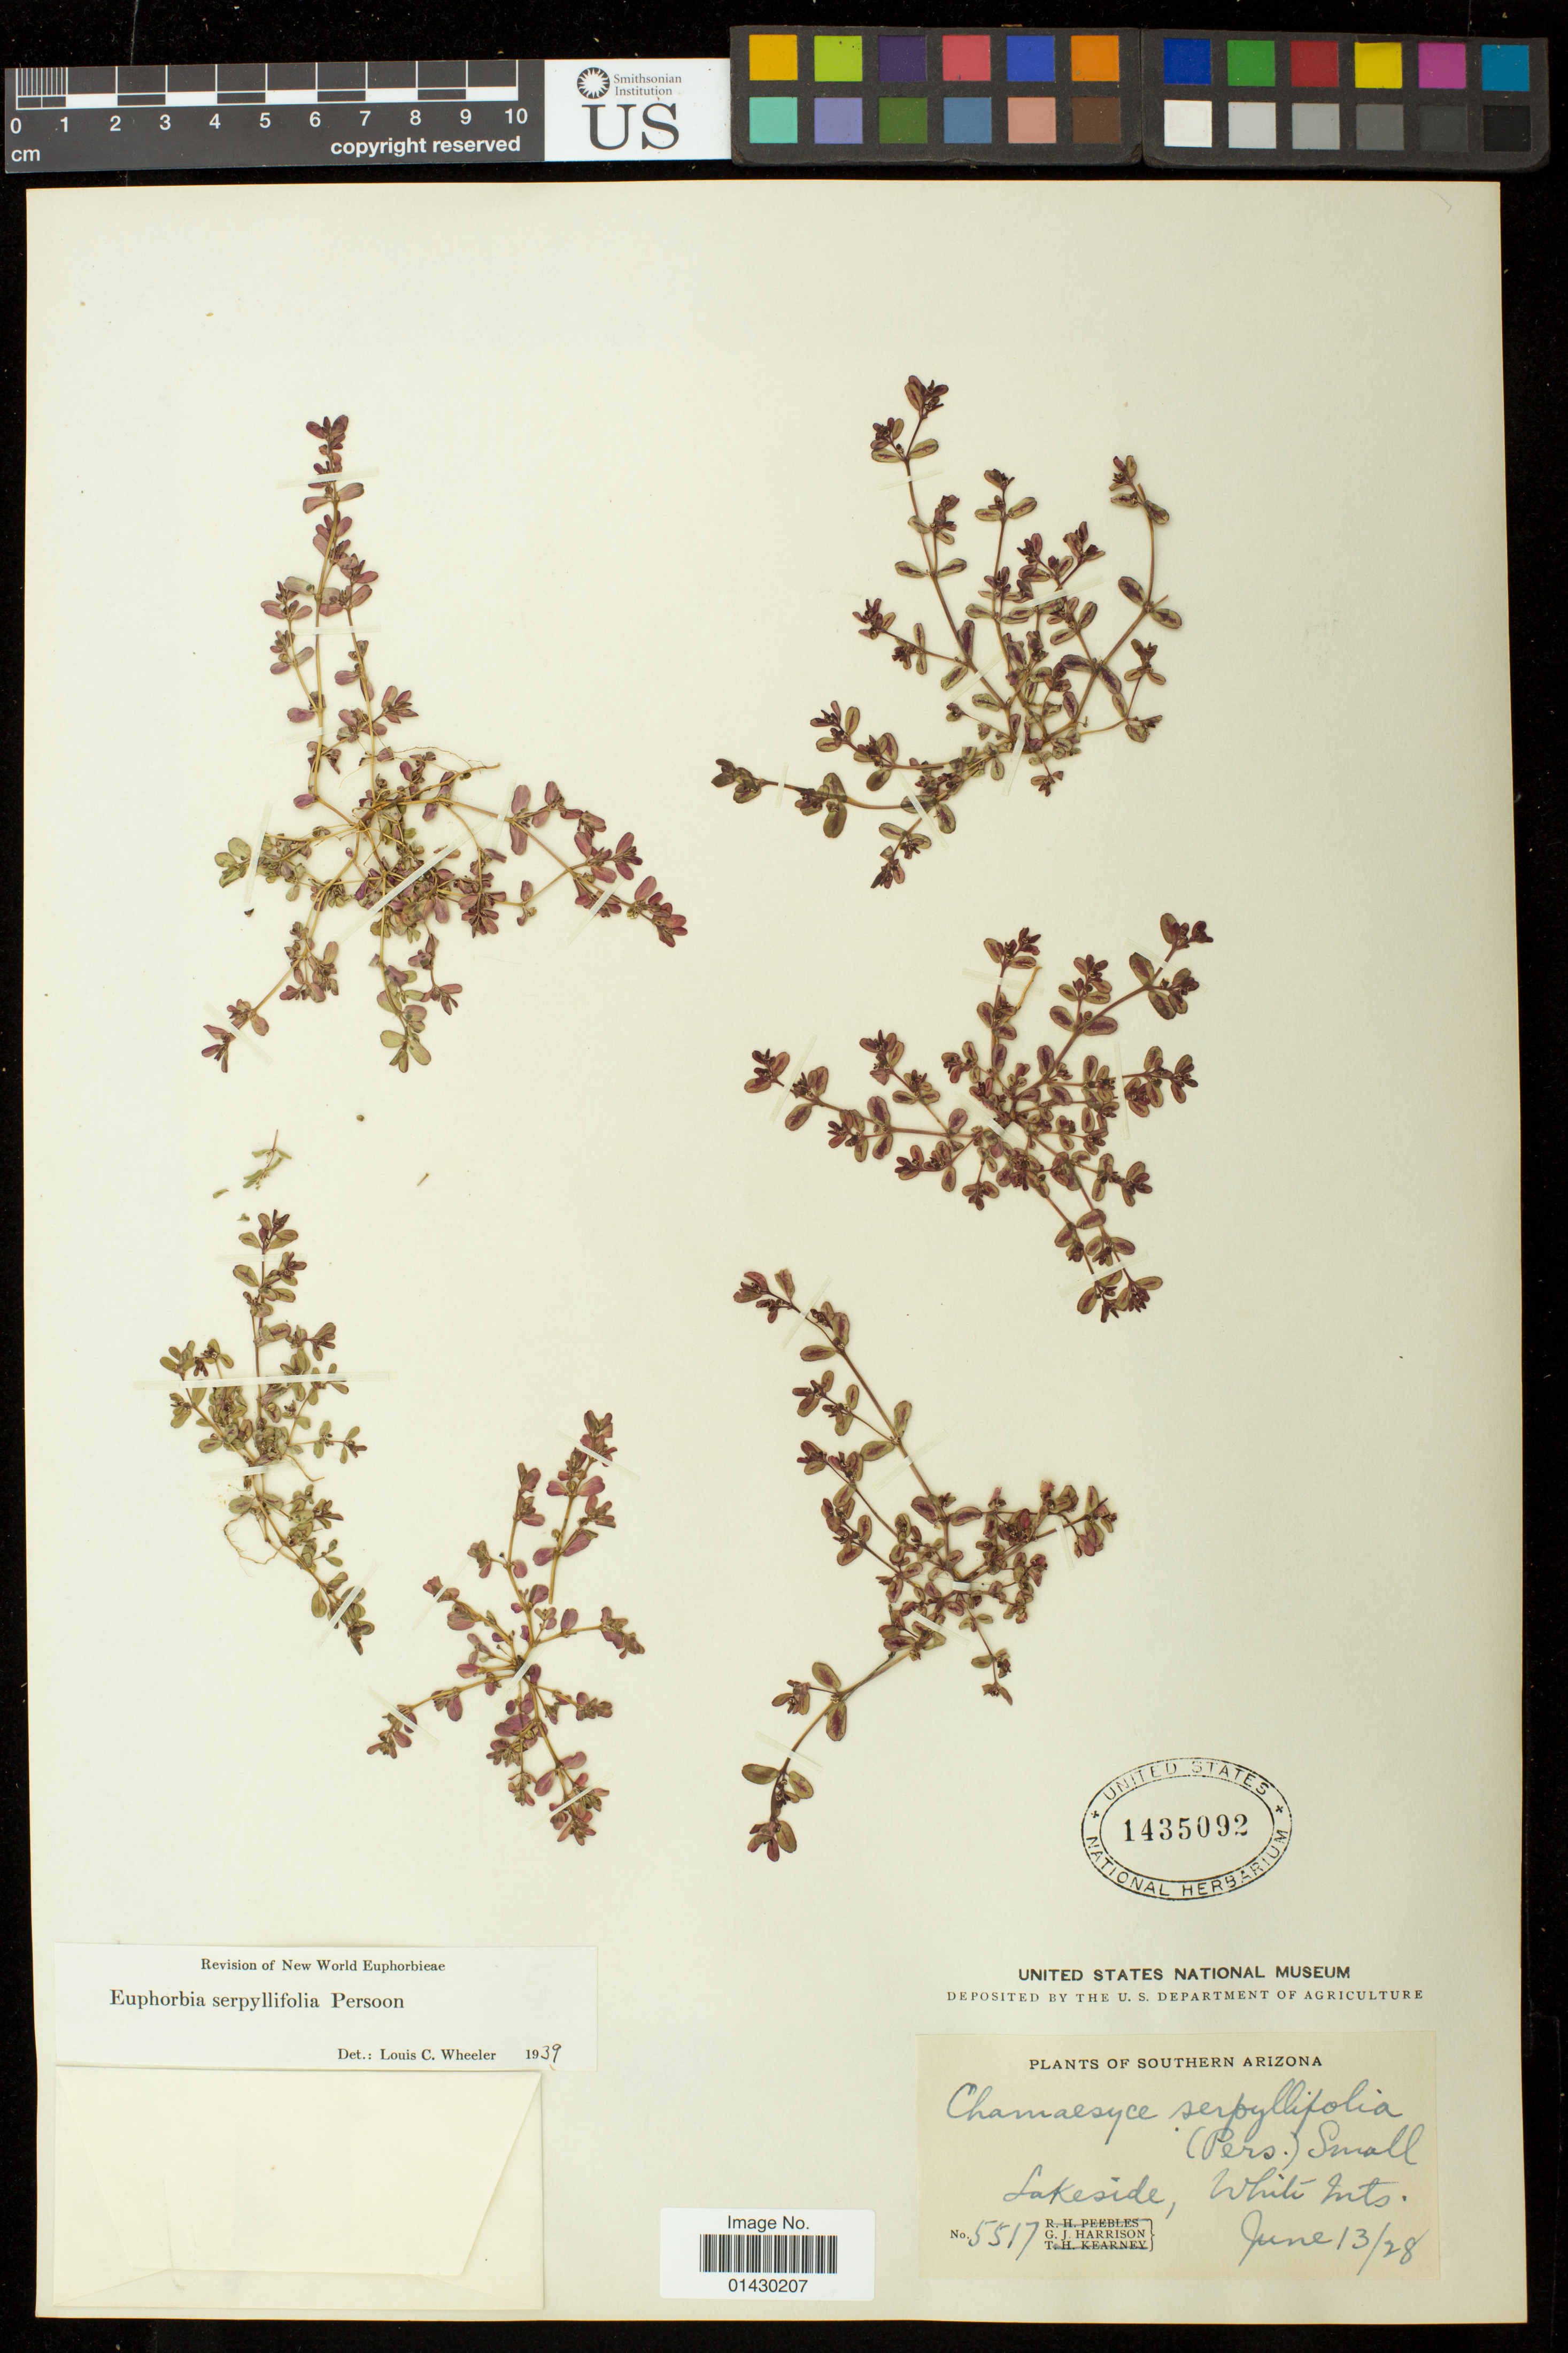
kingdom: Plantae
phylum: Tracheophyta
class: Magnoliopsida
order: Malpighiales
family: Euphorbiaceae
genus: Euphorbia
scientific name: Euphorbia serpillifolia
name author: Pers.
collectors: G. J. Harrison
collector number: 5517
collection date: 1928-06-13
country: United States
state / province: Arizona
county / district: Navajo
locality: Lakeside, White Mts.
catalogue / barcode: US 1435092